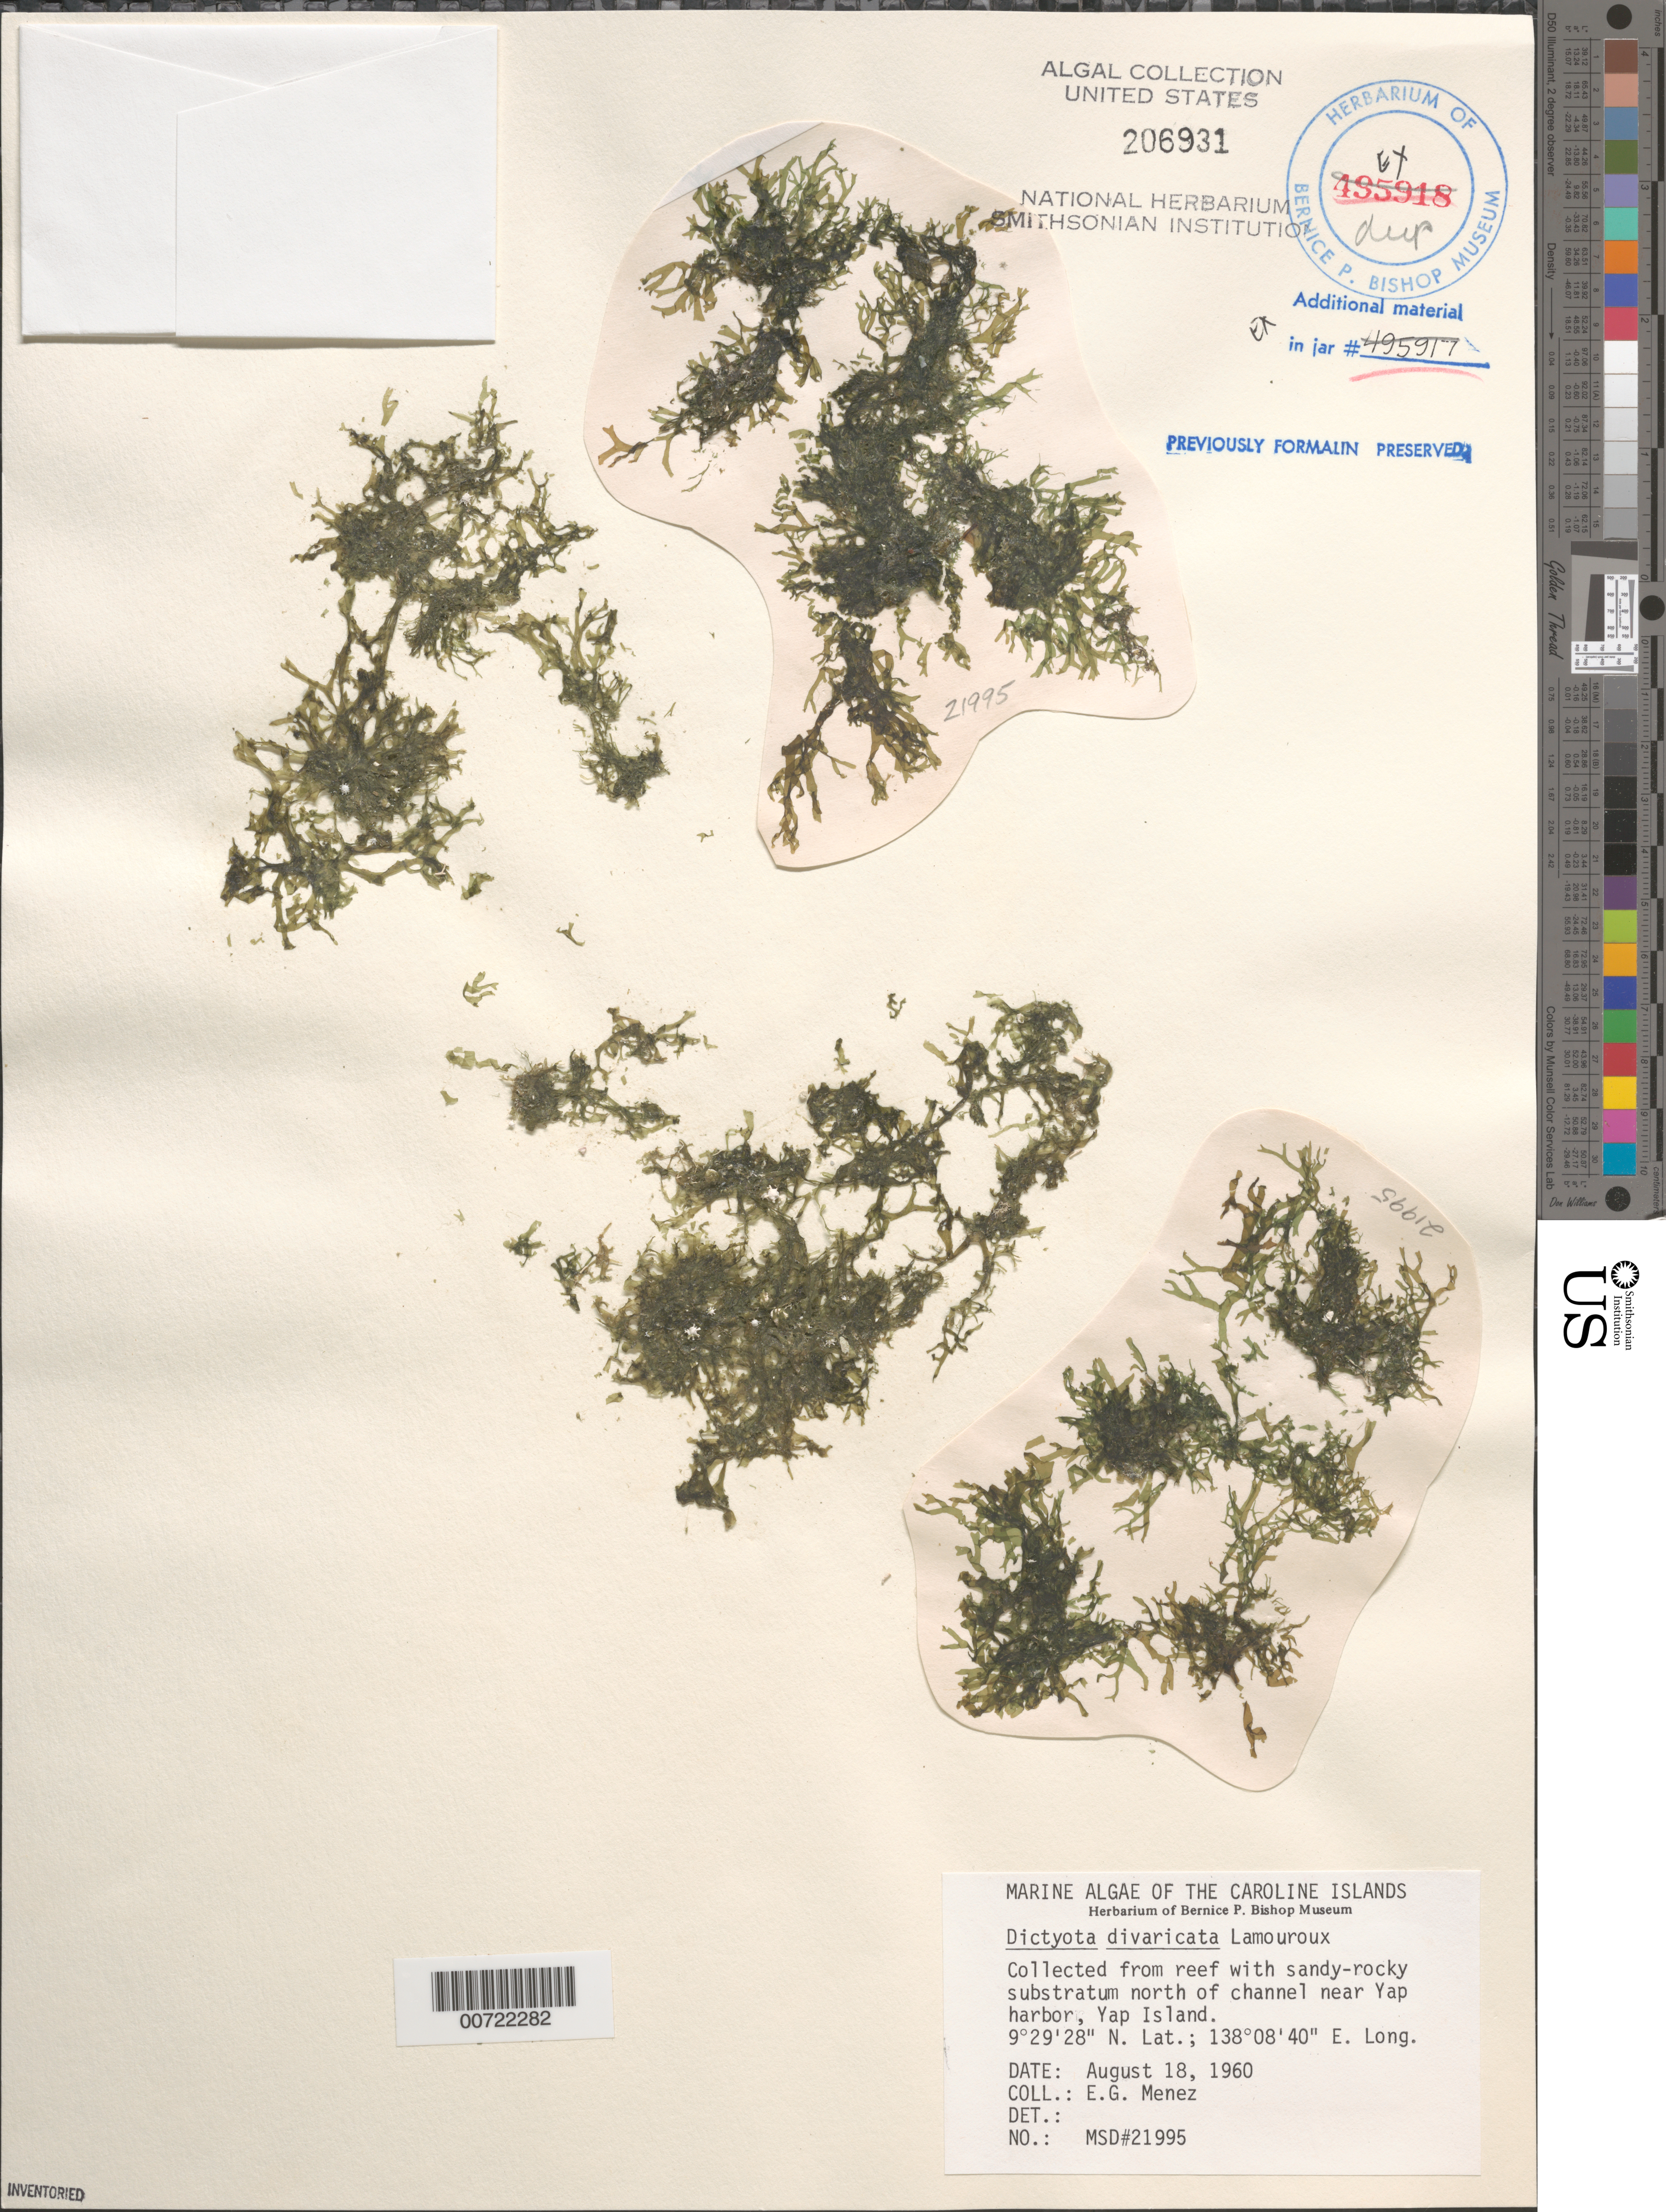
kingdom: Chromista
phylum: Ochrophyta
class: Phaeophyceae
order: Dictyotales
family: Dictyotaceae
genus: Dictyota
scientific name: Dictyota divaricata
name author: J.V.Lamouroux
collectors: Meñez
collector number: MSD 21995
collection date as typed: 18 Aug 1960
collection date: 1960-08-18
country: Micronesia, Federated States of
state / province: Yap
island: Yap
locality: Reef north of channel near Yap Harbor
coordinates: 9 29' 28" N, 138 08' 40" E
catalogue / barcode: US 206931